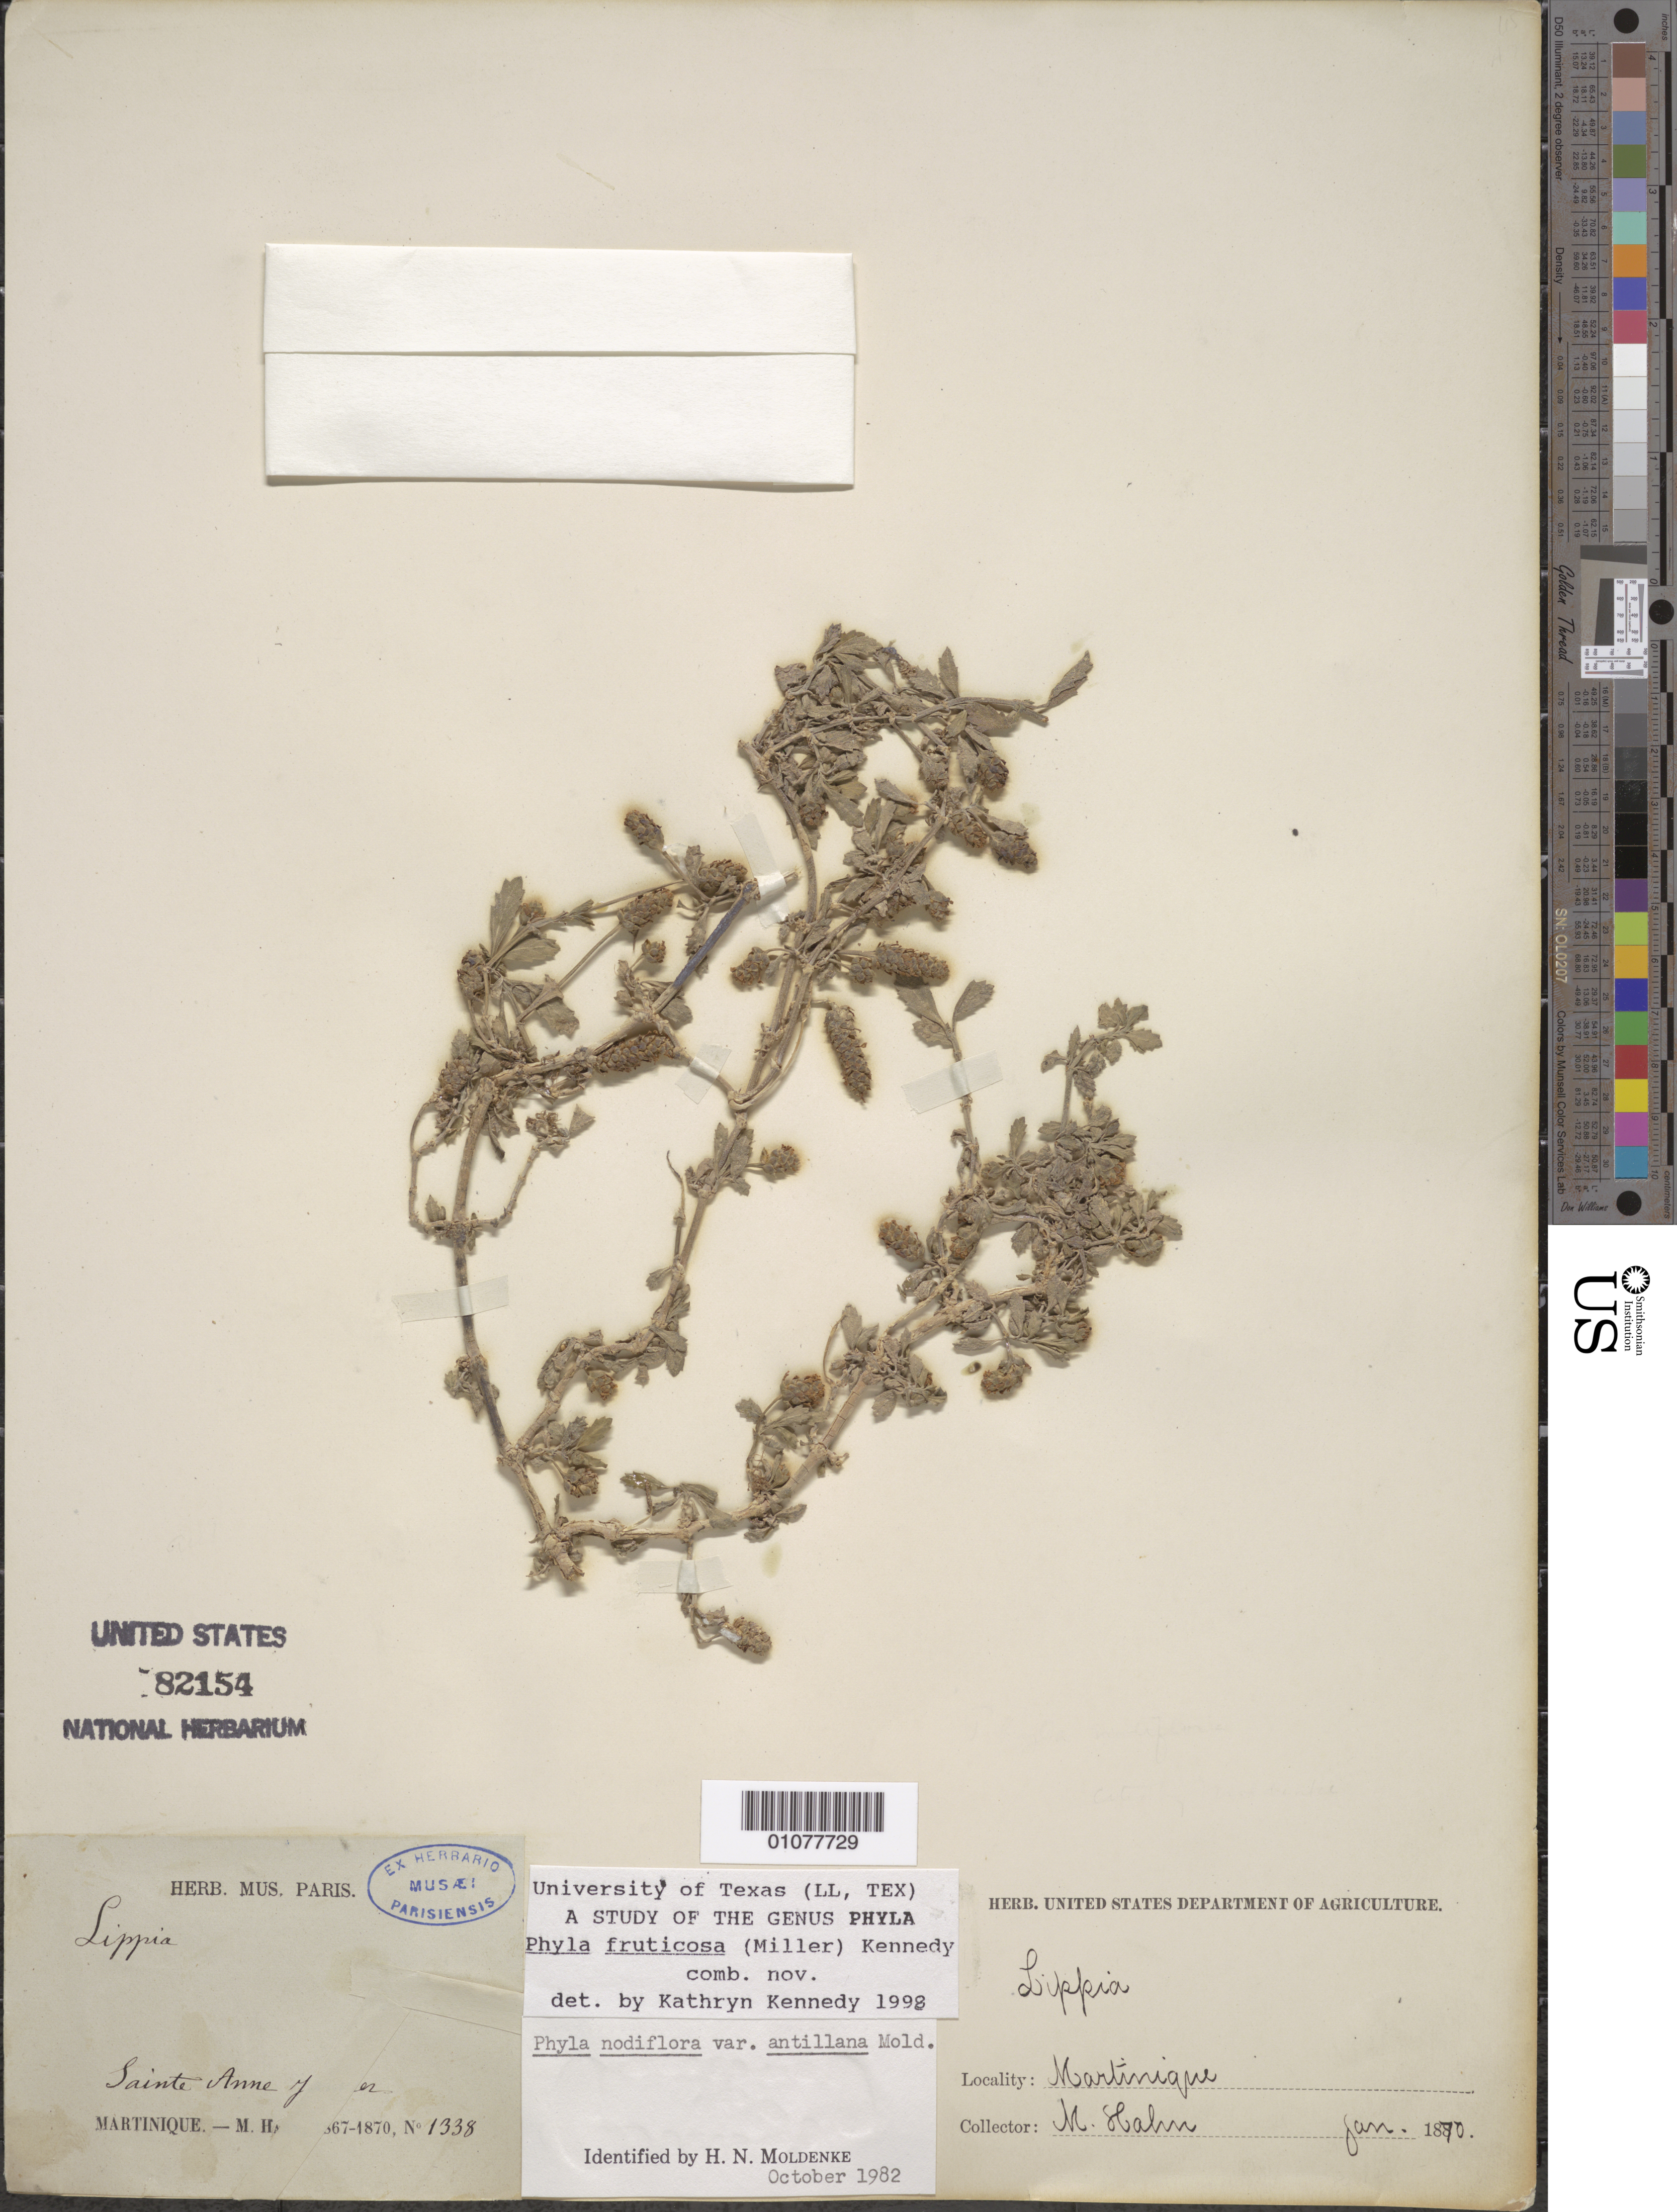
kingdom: Plantae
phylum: Tracheophyta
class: Magnoliopsida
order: Lamiales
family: Verbenaceae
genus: Phyla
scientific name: Phyla nodiflora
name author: (L.) Greene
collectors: M. Hahn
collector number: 1338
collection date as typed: Jan 1870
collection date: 1870-01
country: Martinique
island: Martinique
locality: Sainte Anne.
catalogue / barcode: US 82154